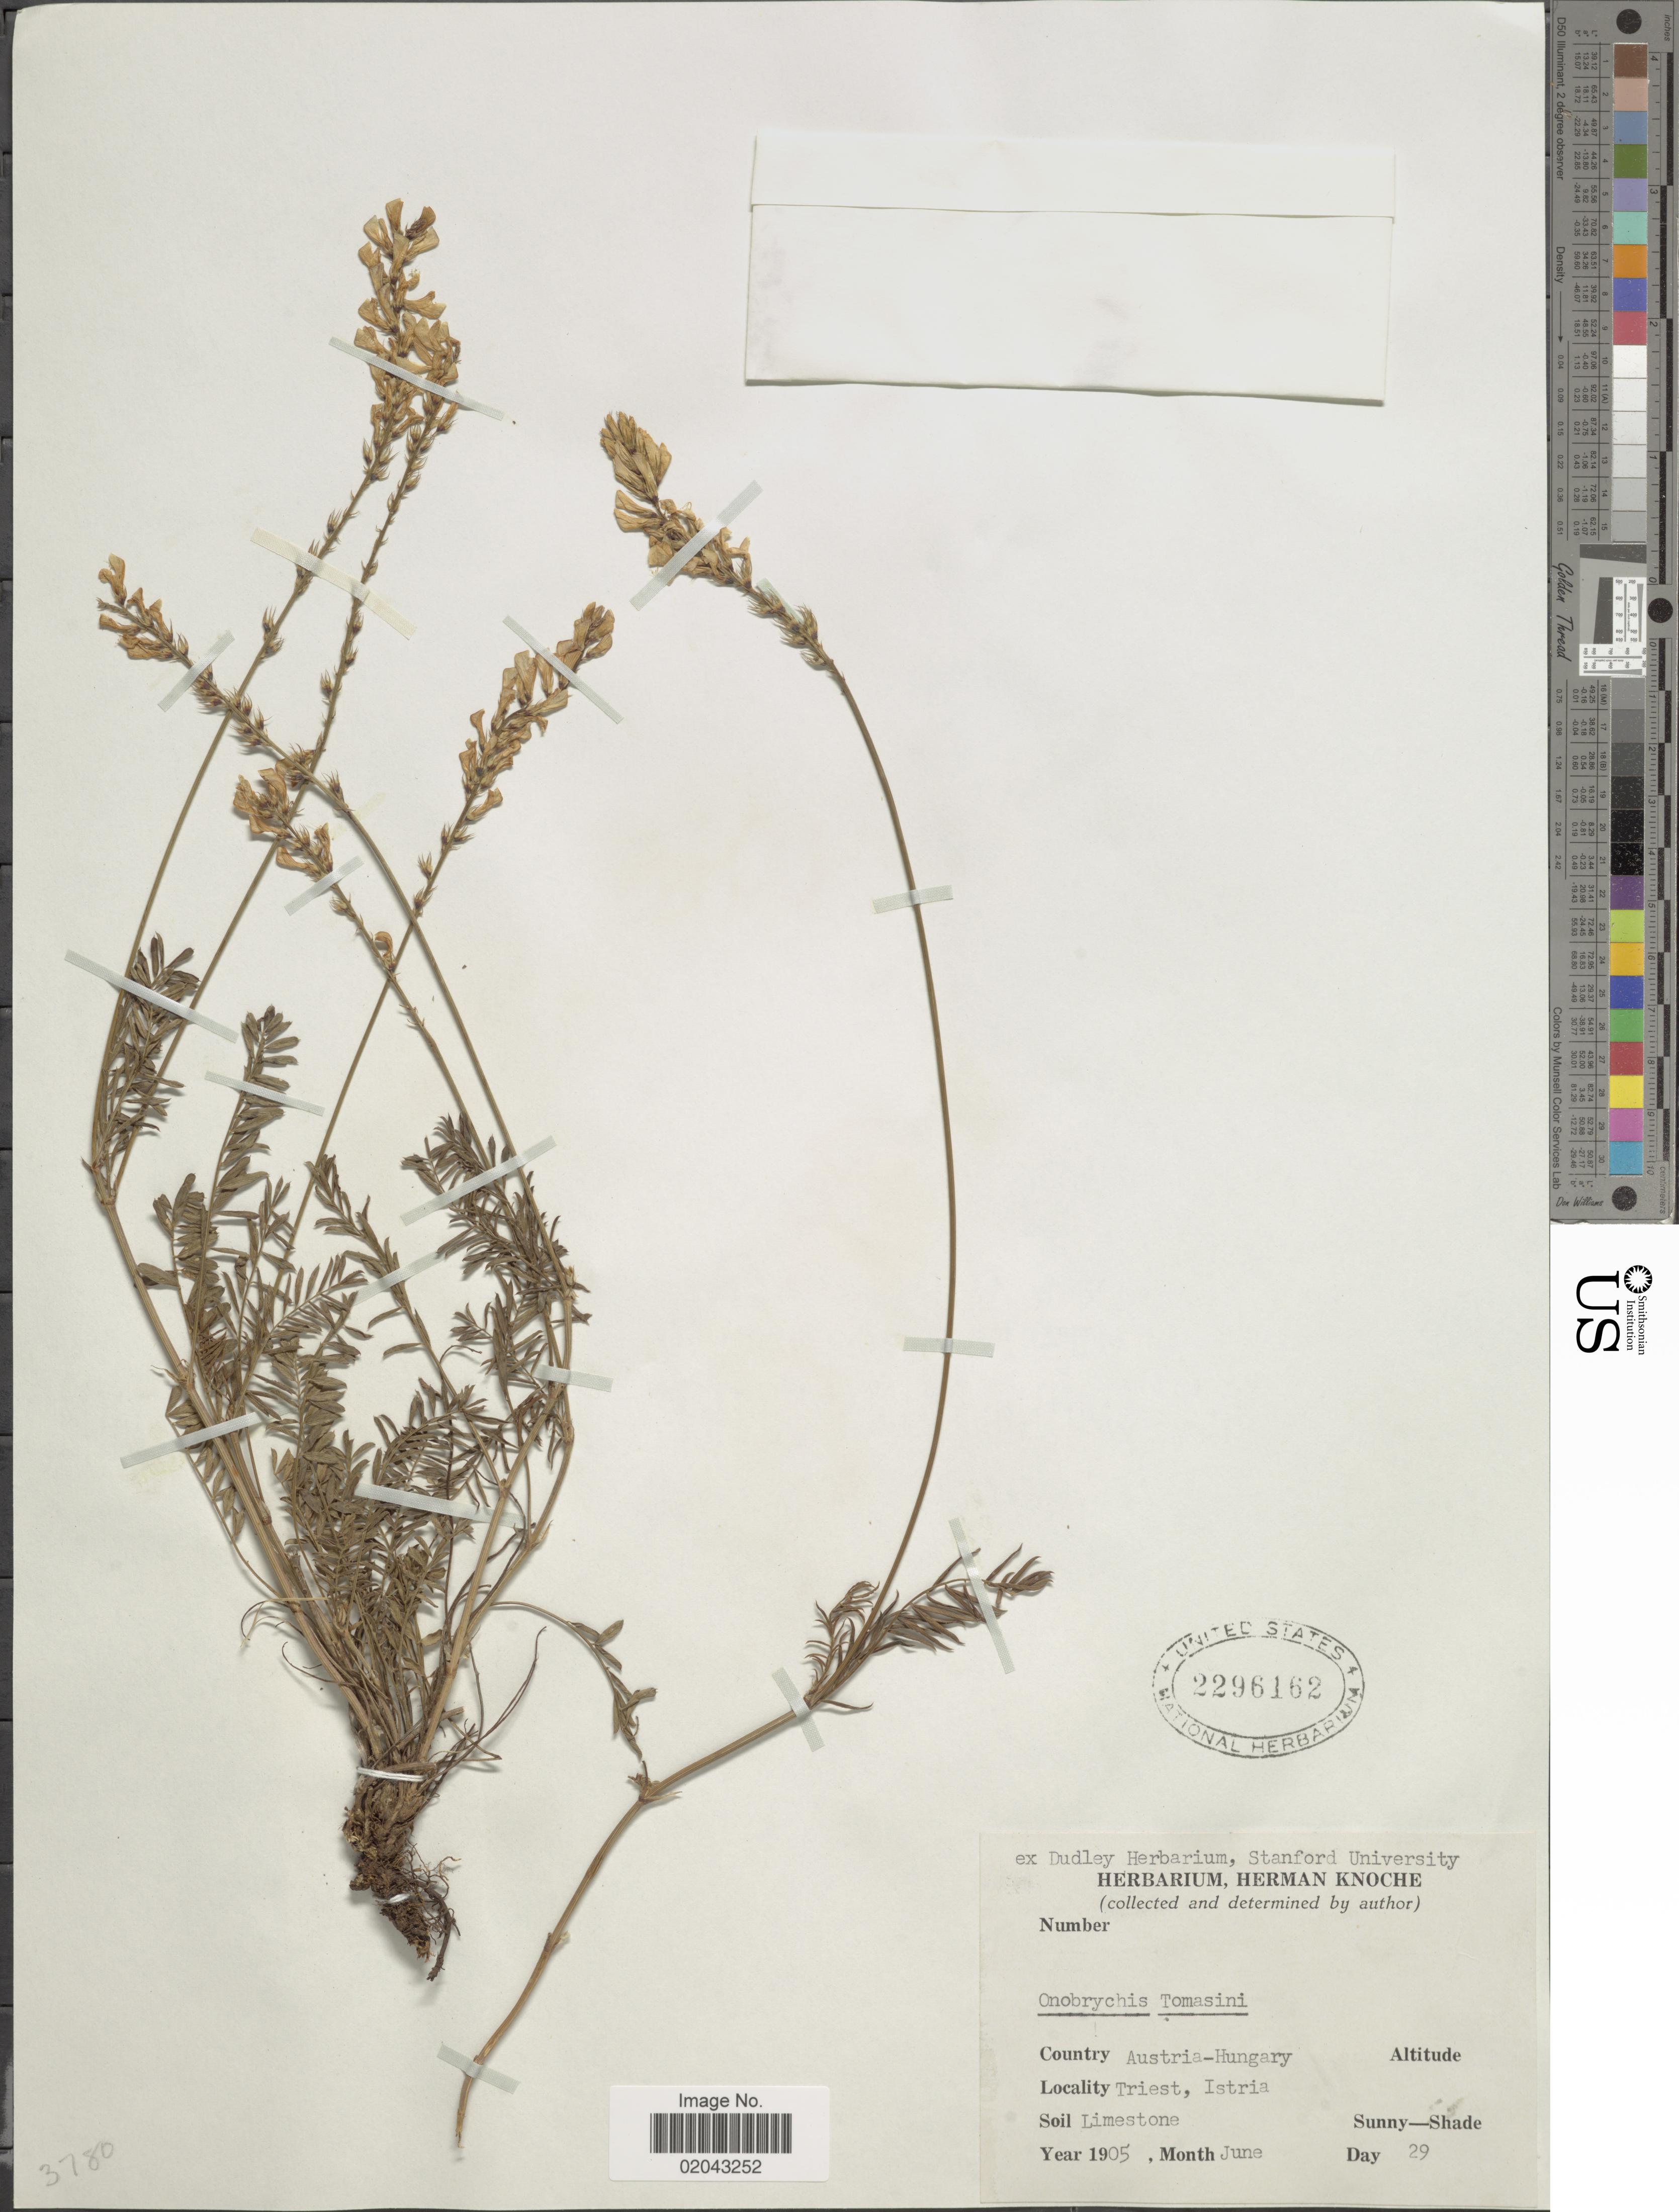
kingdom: Plantae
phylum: Tracheophyta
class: Magnoliopsida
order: Fabales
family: Fabaceae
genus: Onobrychis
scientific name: Onobrychis tommasinii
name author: Jord.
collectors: H. Knoche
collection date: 1905-06-29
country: Croatia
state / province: Istria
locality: Triest. Austria-Hungary.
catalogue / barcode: US 2296162